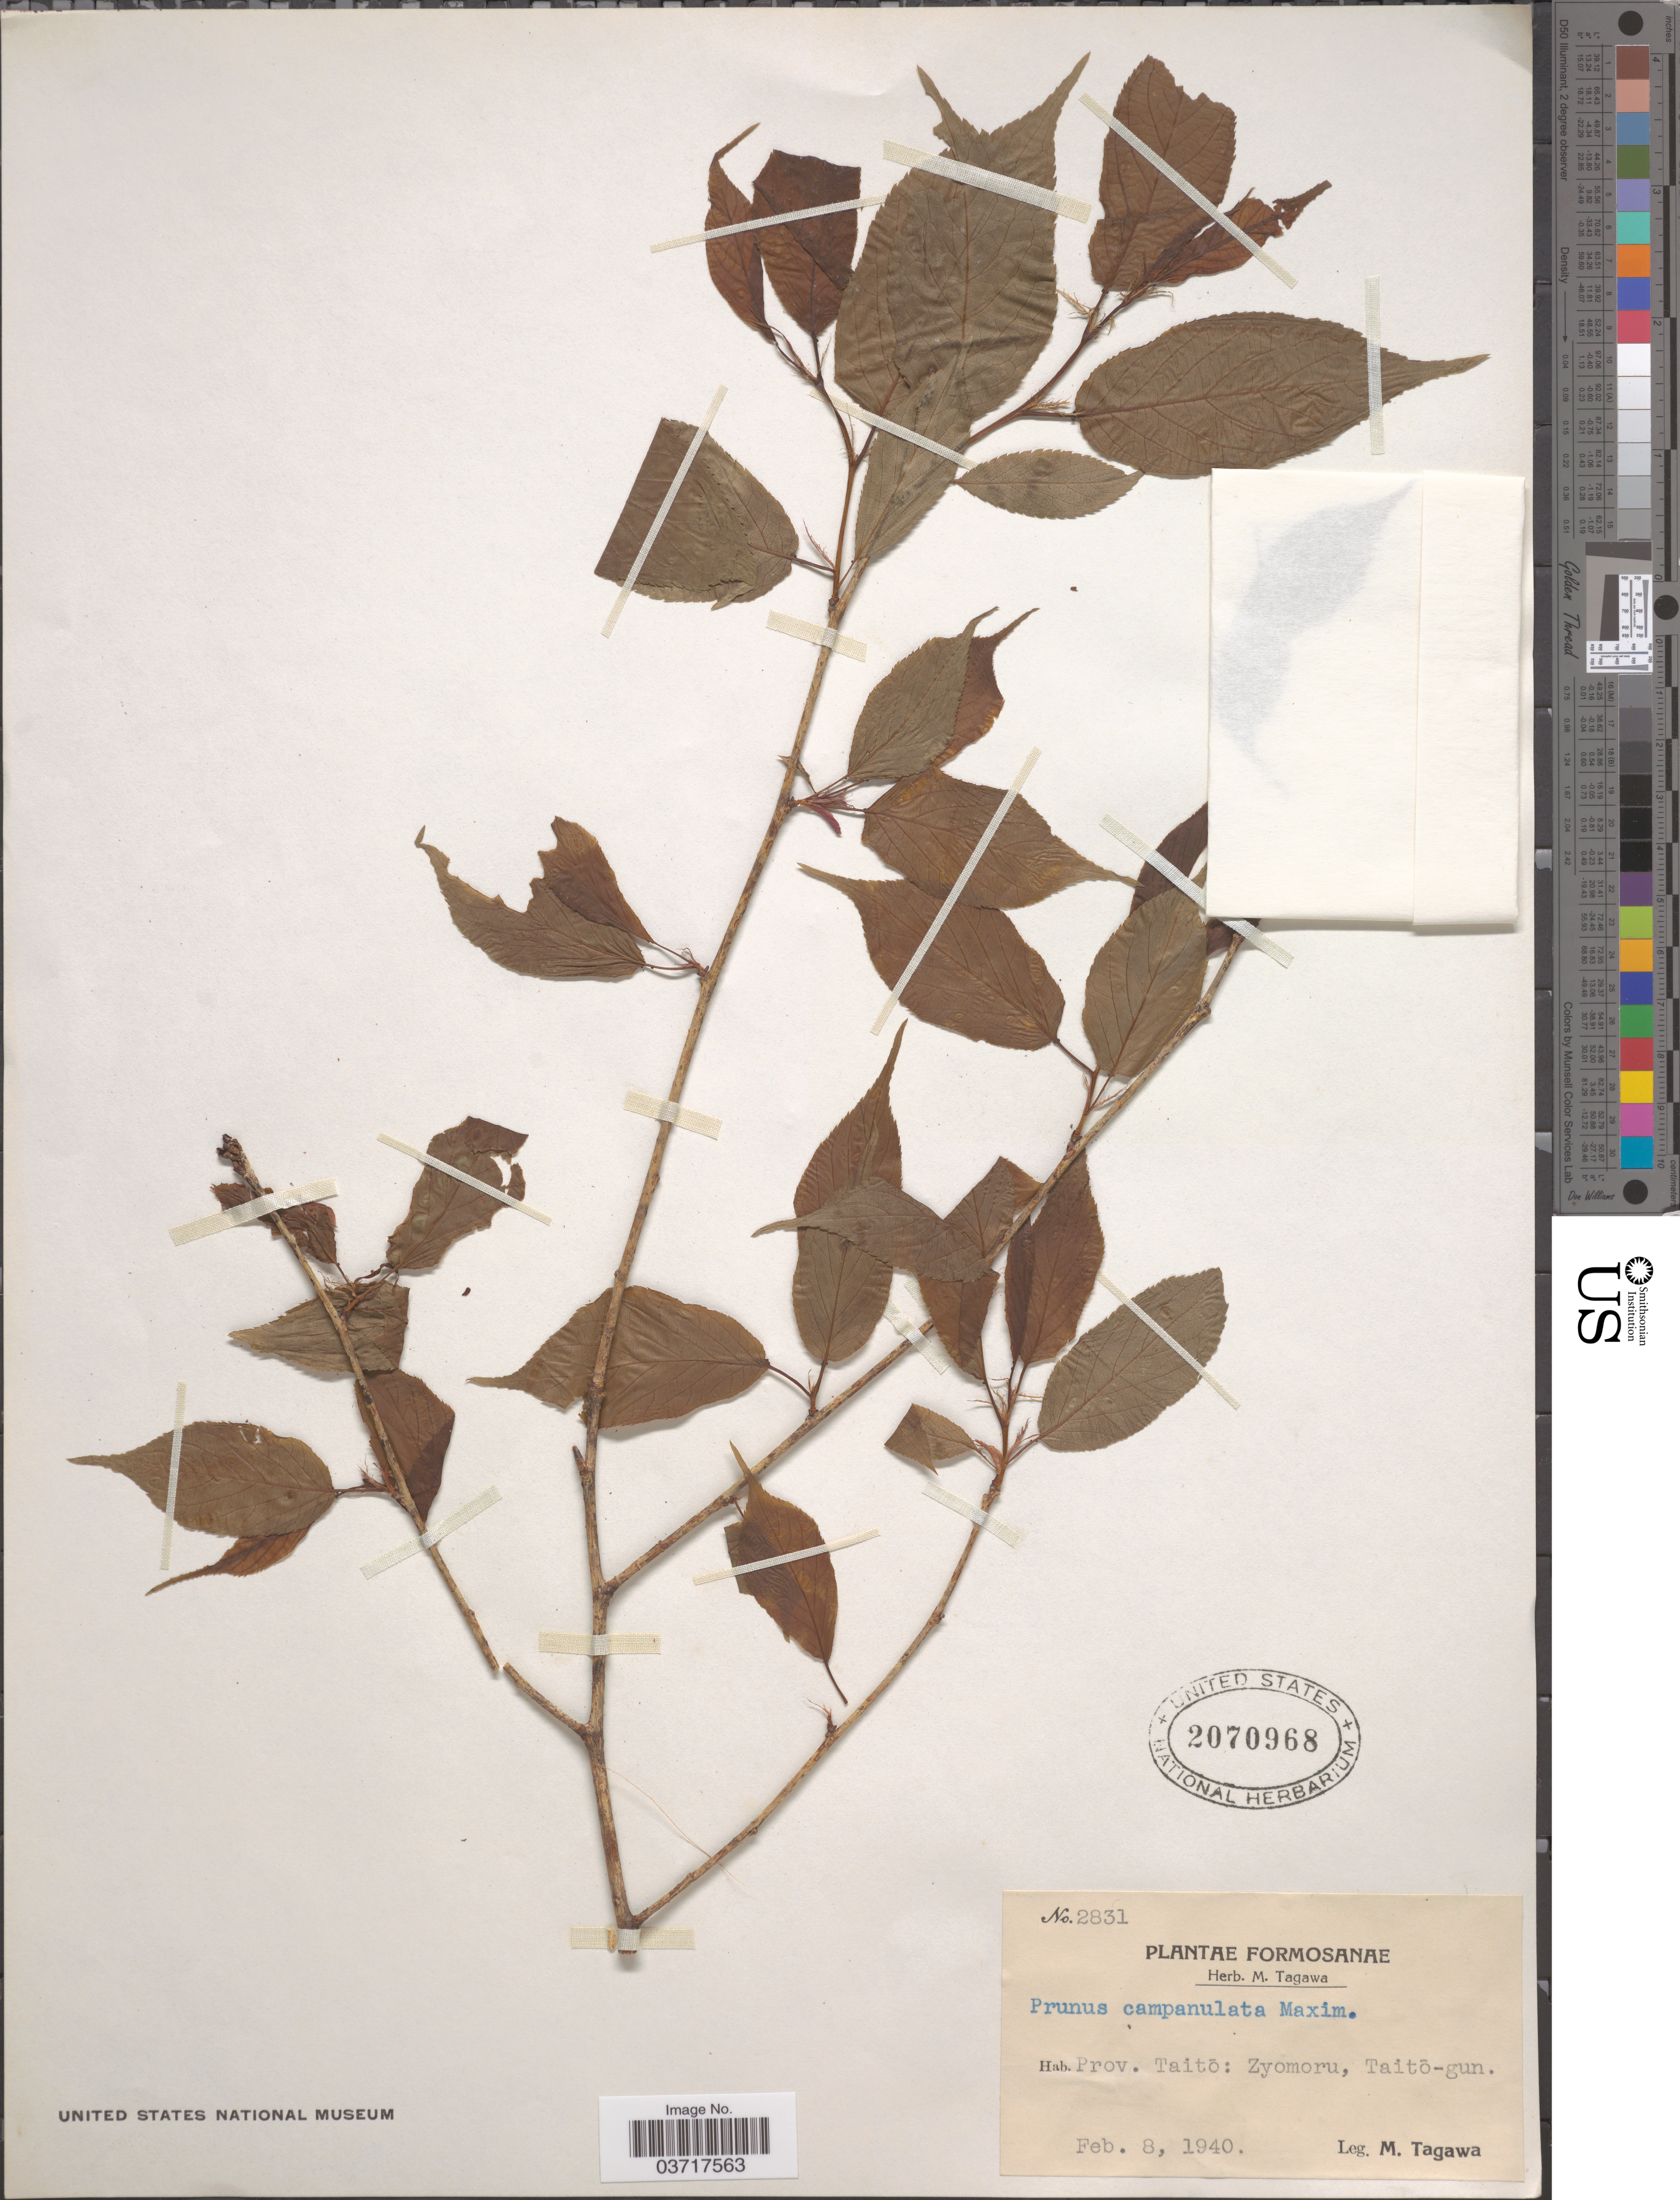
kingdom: Plantae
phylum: Tracheophyta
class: Magnoliopsida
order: Rosales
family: Rosaceae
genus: Prunus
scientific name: Prunus campanulata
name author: Maxim.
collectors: M. Tagawa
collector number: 2831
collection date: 1940-02-08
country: Taiwan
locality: Formosanae. Prov. Taitō: Zyomoru, Taitō-gun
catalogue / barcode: US 2070968